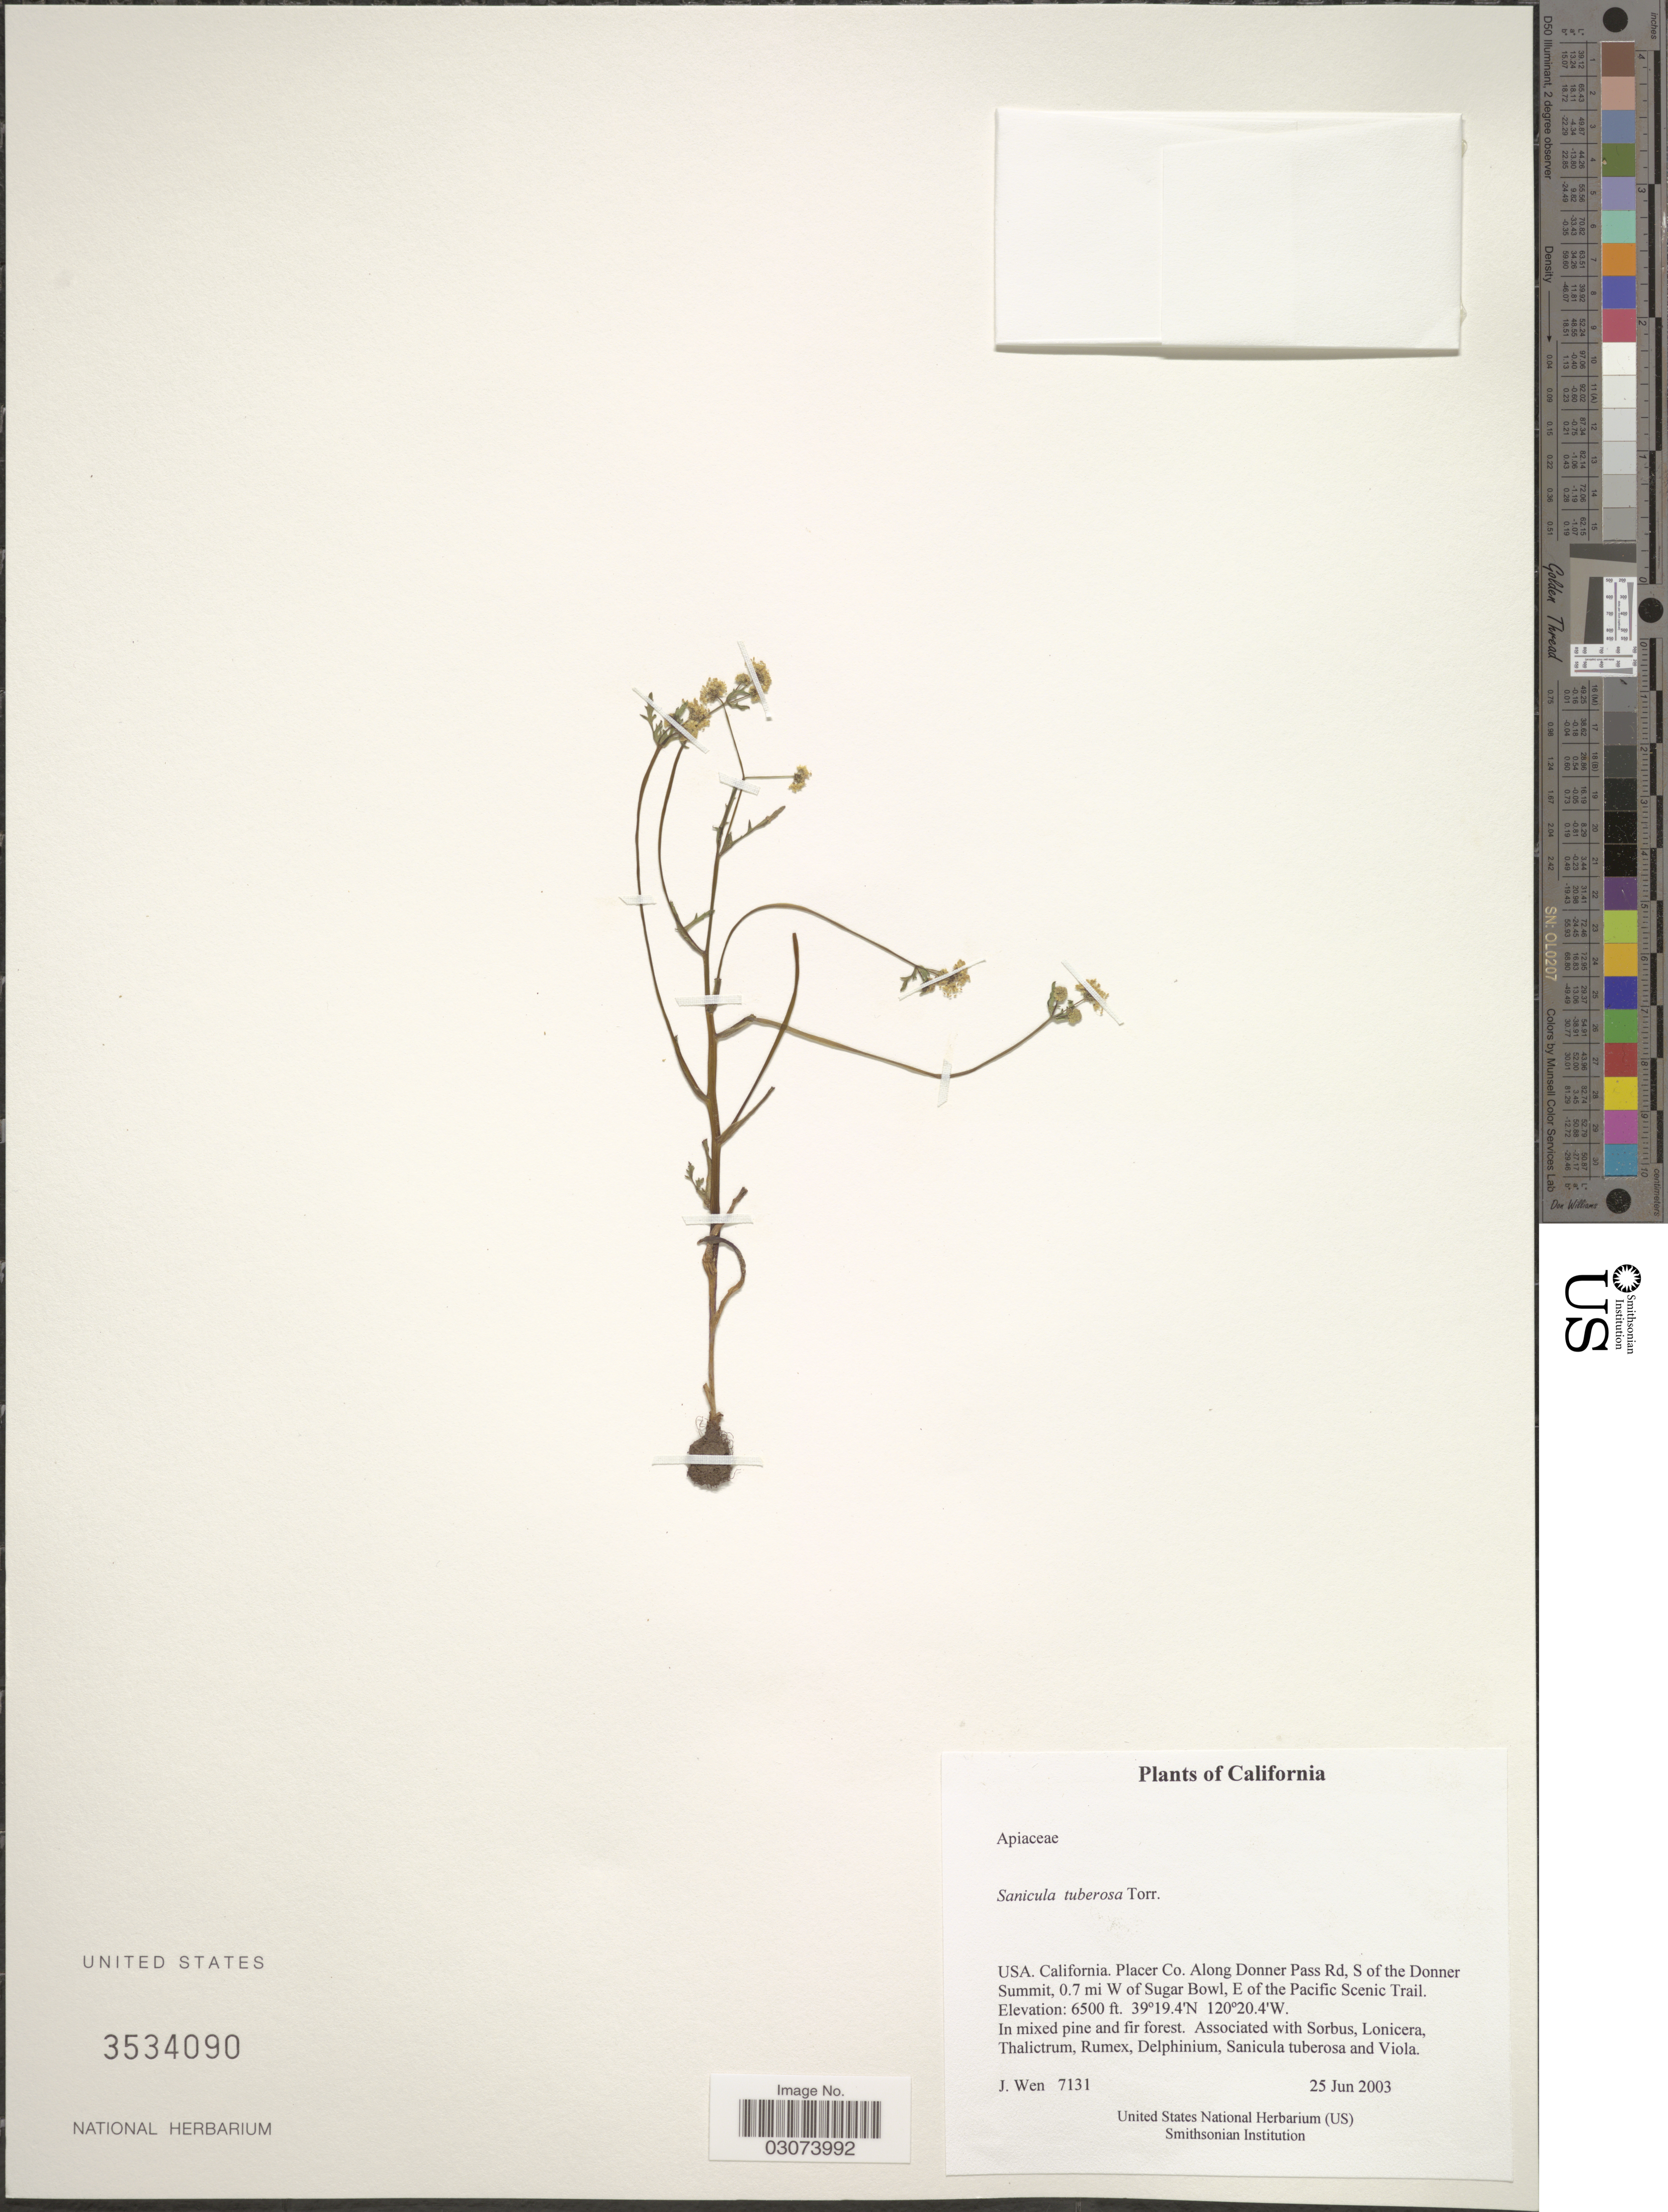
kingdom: Plantae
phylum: Tracheophyta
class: Magnoliopsida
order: Apiales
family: Apiaceae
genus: Sanicula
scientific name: Sanicula tuberosa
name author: Torr.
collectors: J. Wen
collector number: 7131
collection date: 2003-06-25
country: United States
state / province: California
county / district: Placer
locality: Placer Co. Along Donner Pass Rd, S of the Donner Summit, 0.7 mi W of Sugar Bowl, E of the Pacific Scenic Trail.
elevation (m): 1981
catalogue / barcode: US 3534090